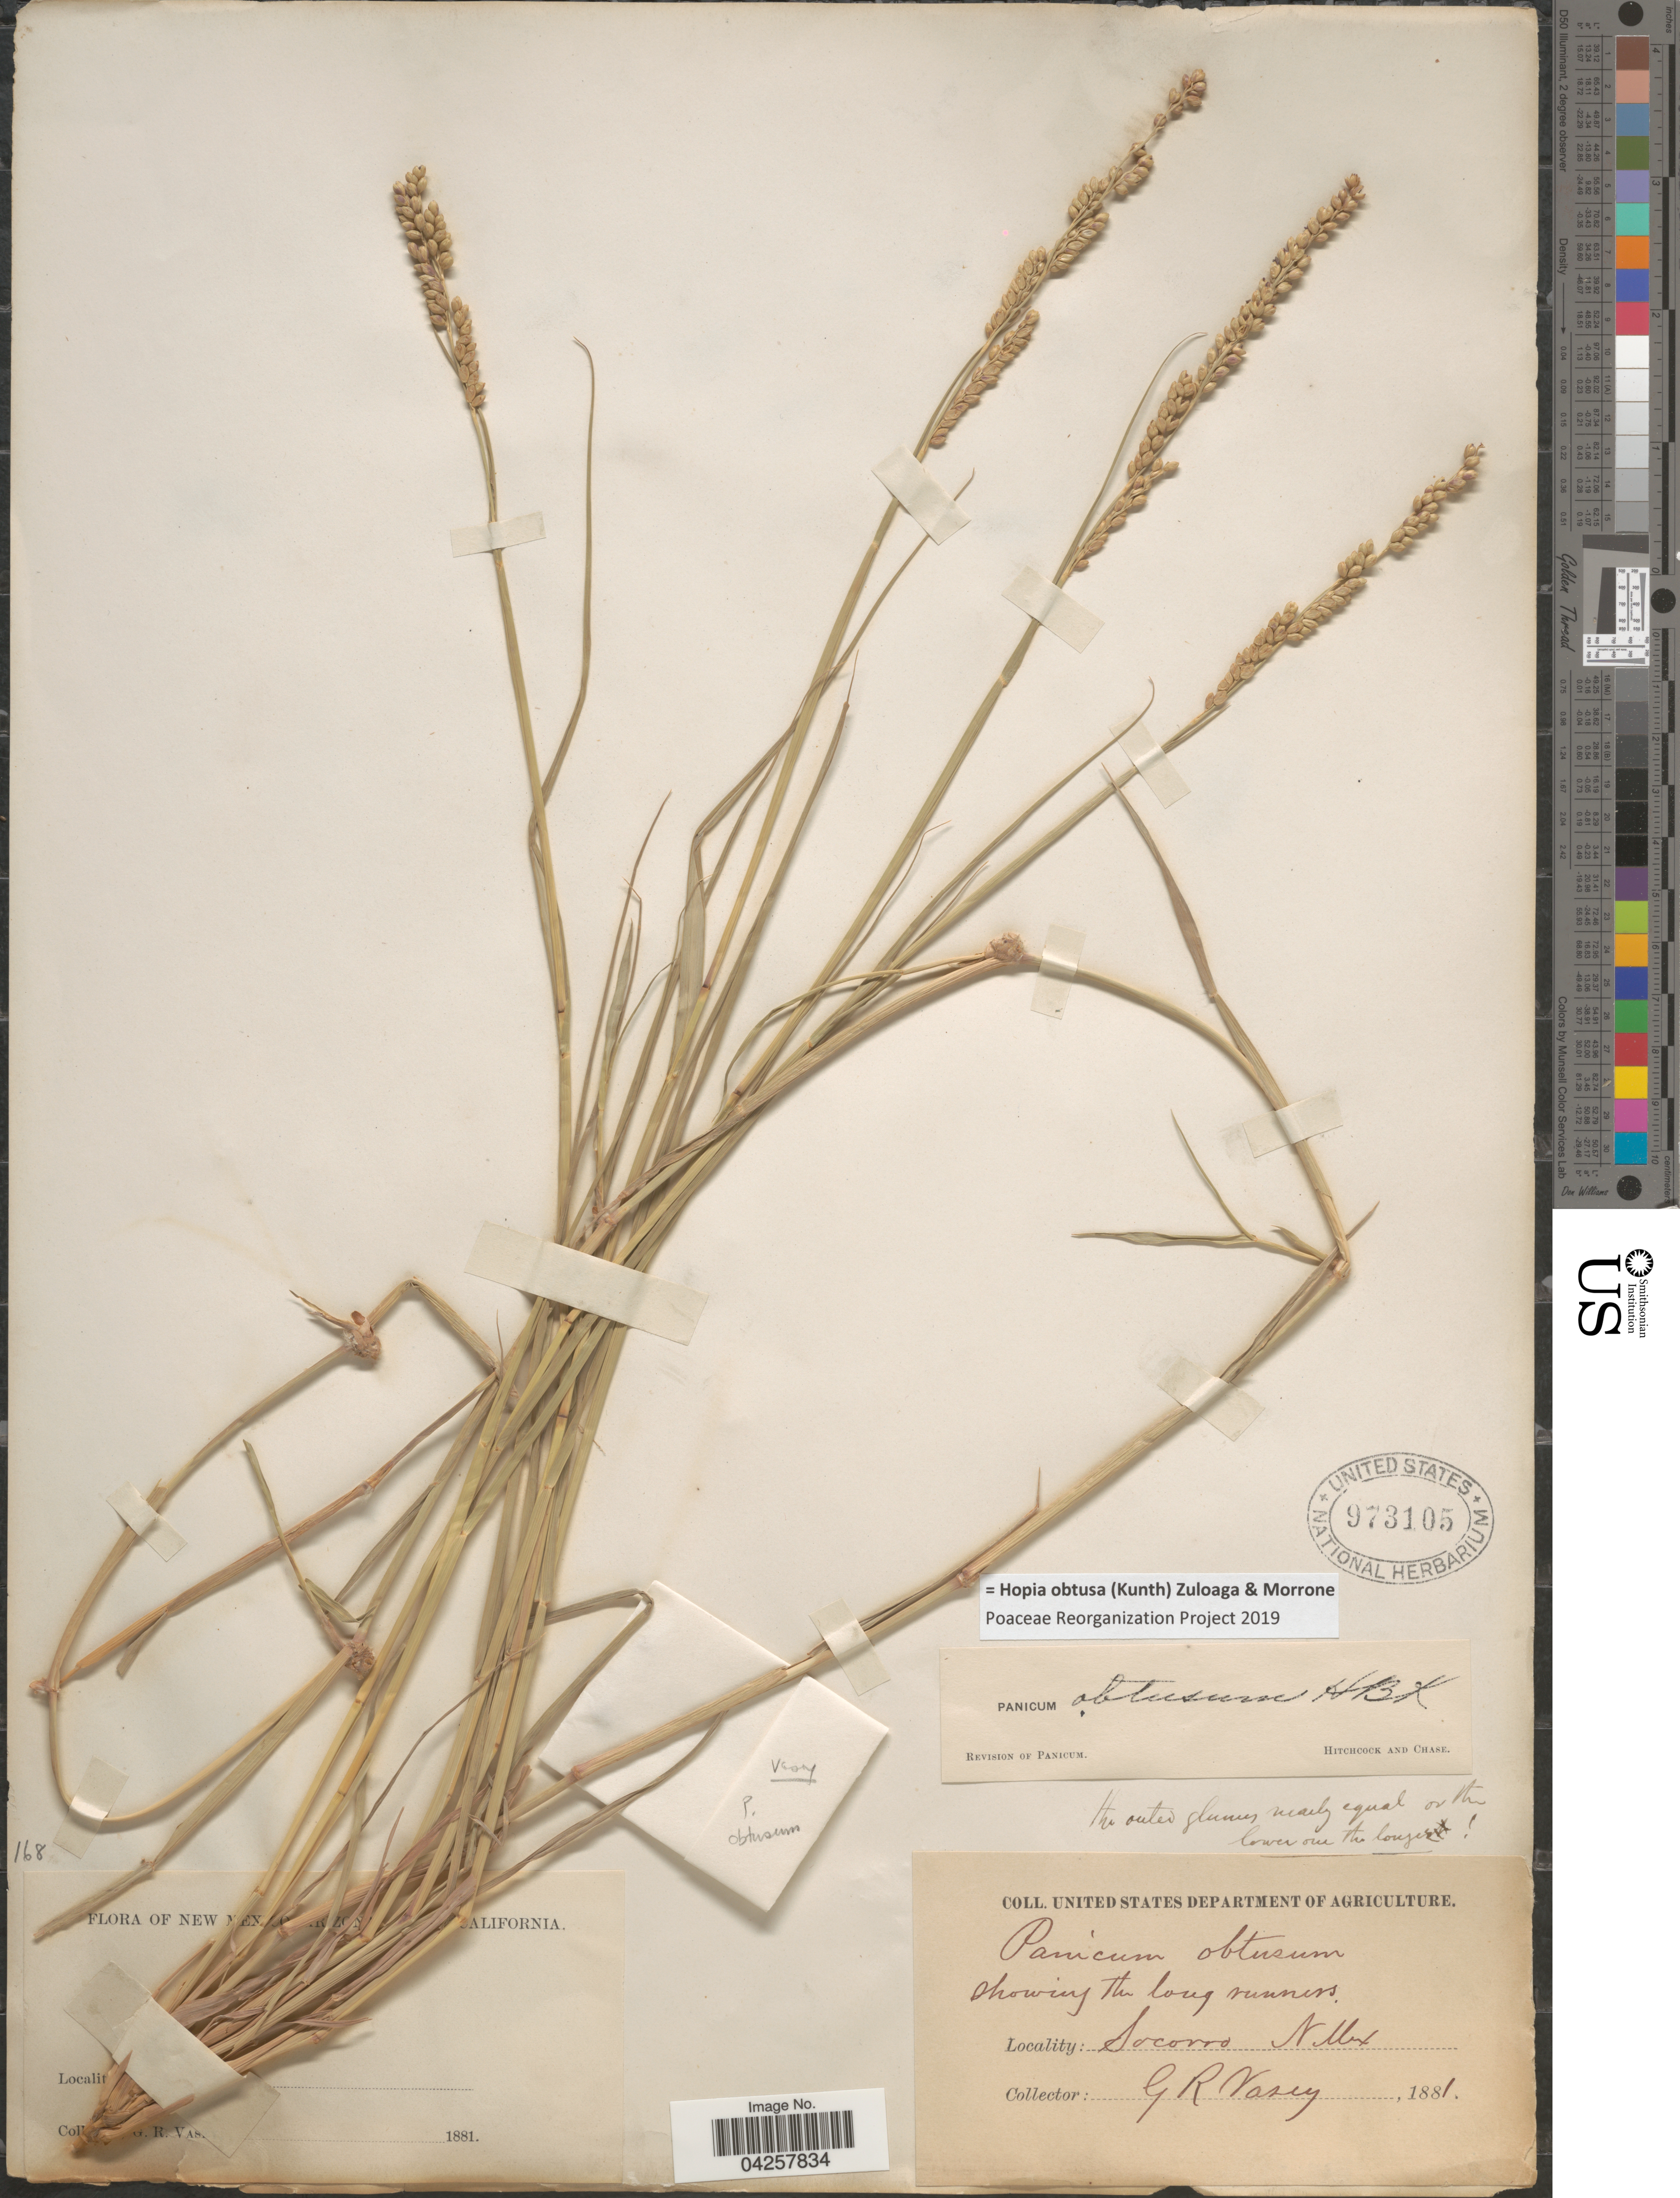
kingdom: Plantae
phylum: Tracheophyta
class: Liliopsida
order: Poales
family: Poaceae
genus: Hopia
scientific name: Hopia obtusa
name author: (Kunth) Zuloaga & Morrone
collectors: G. R. Vasey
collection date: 1881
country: United States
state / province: New Mexico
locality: Socorro.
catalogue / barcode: US 973105